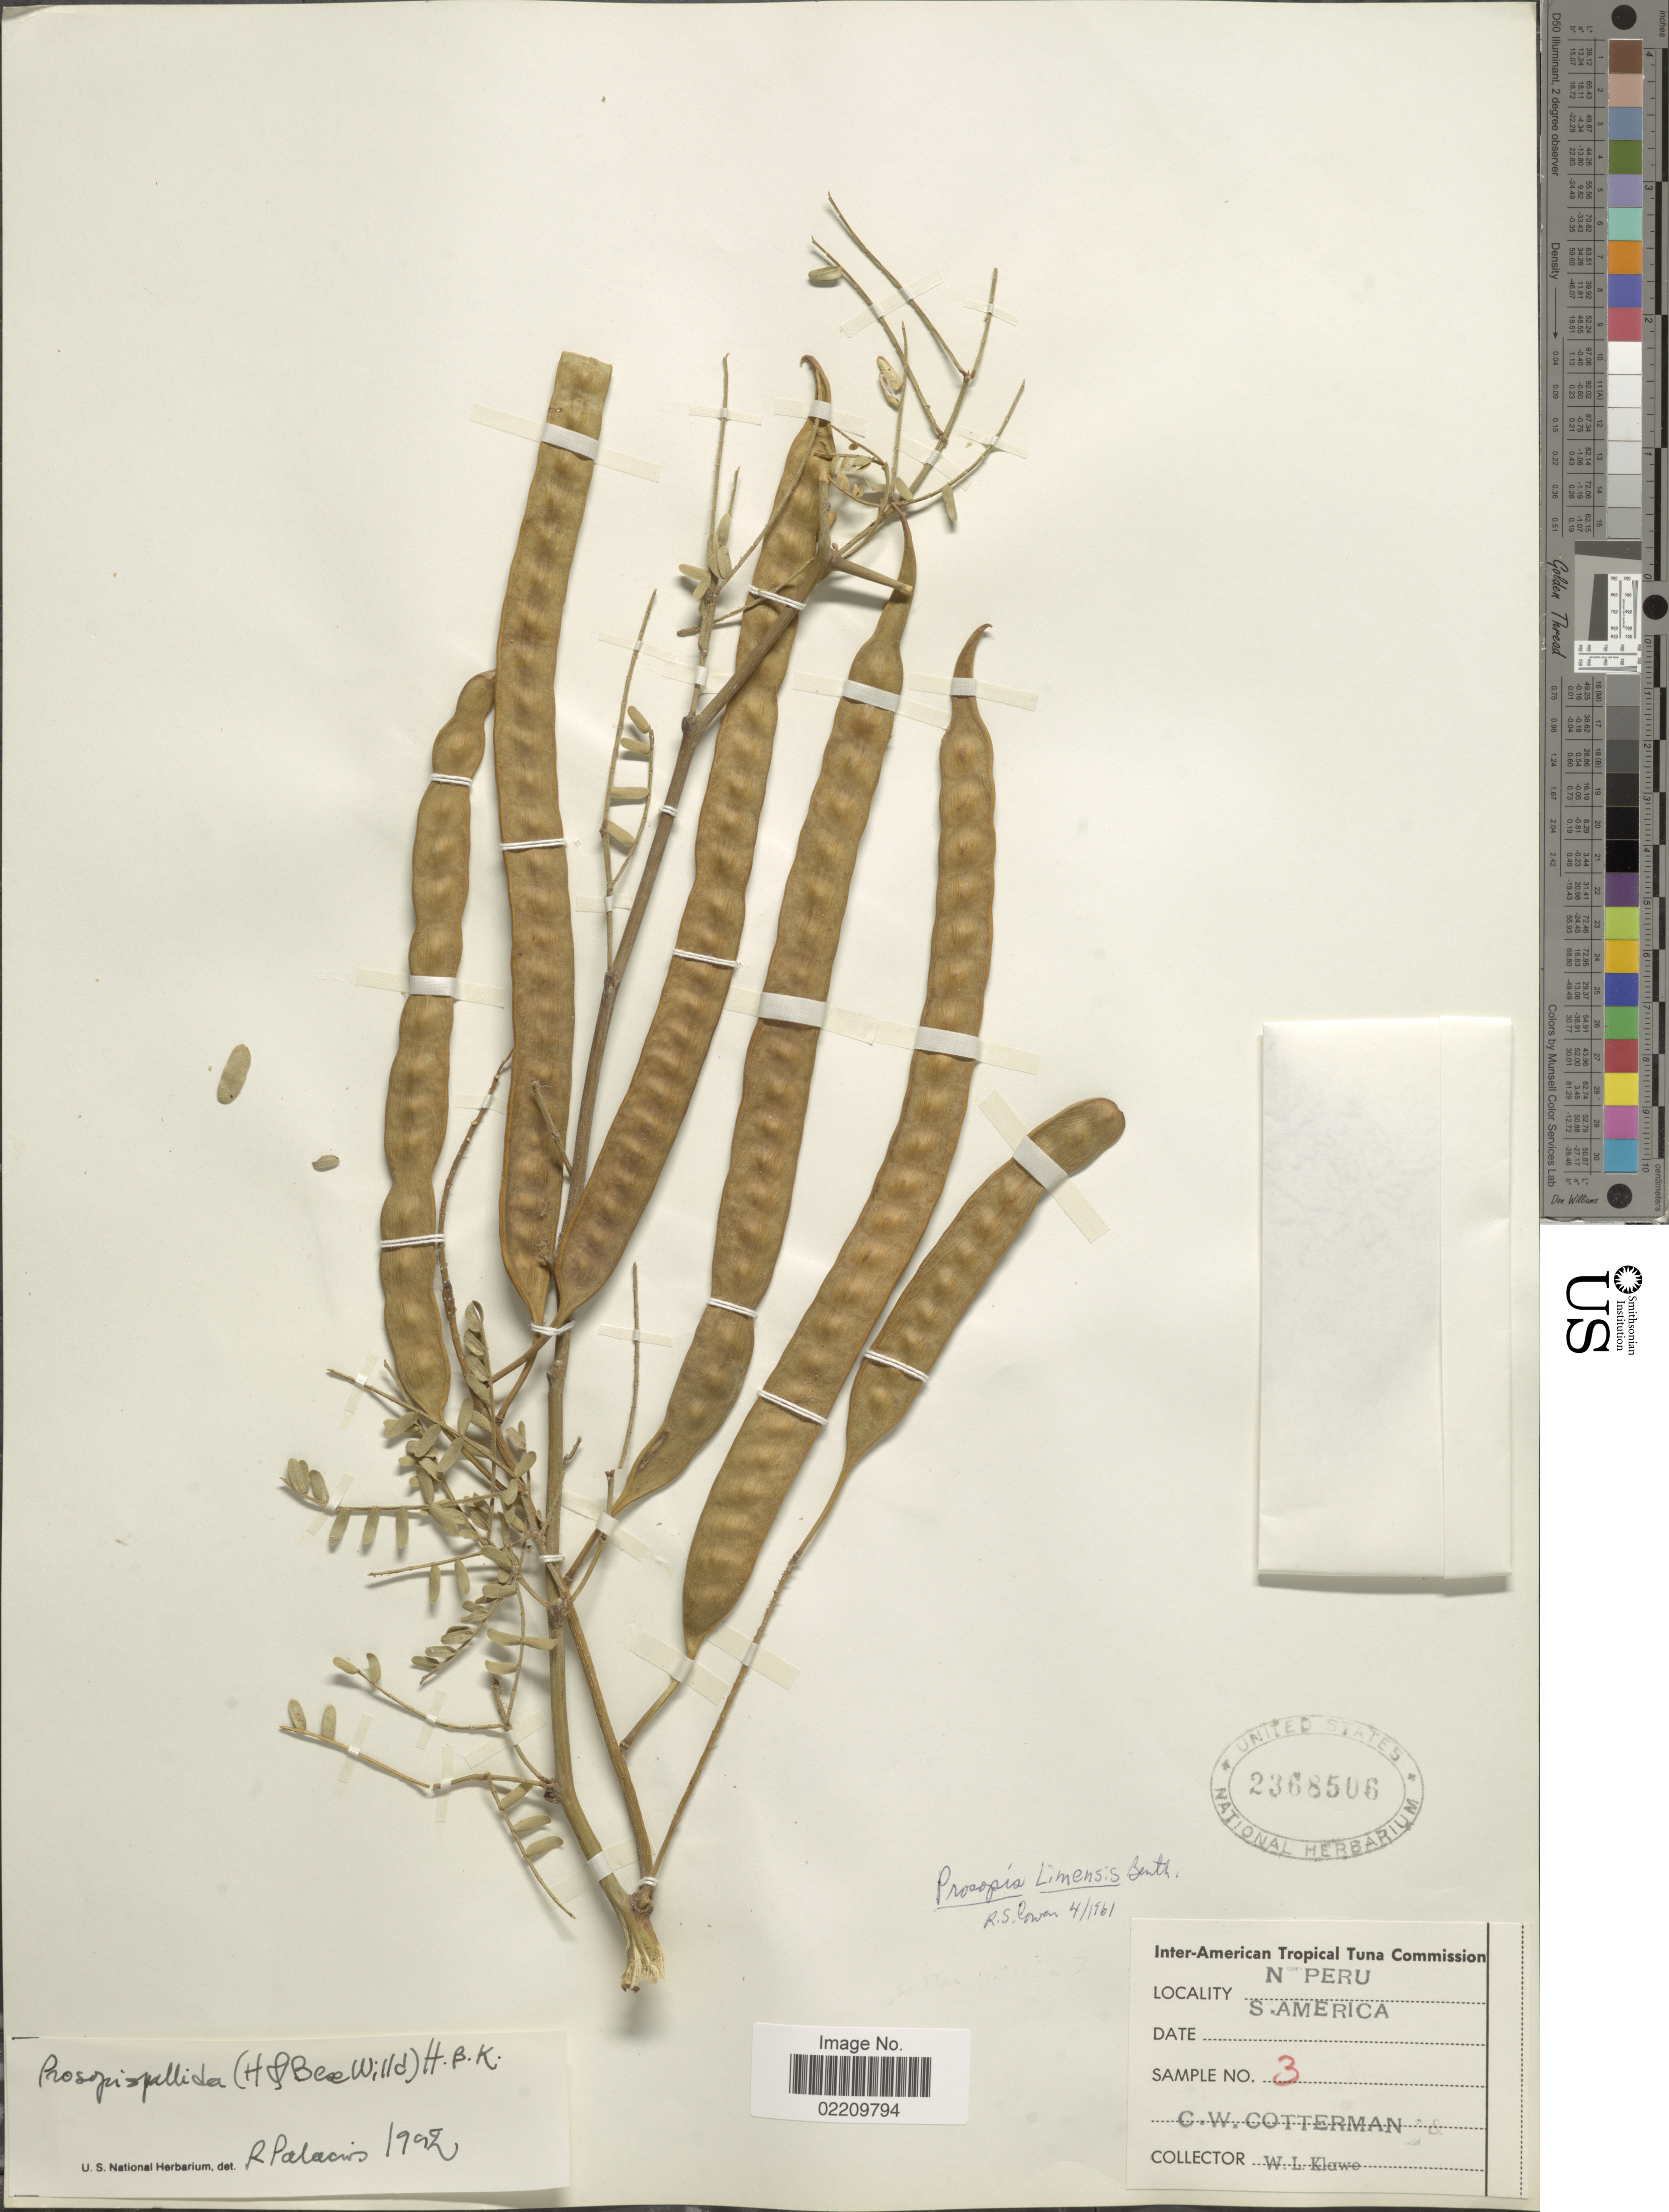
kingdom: Plantae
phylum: Tracheophyta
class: Magnoliopsida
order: Fabales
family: Fabaceae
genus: Neltuma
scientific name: Neltuma pallida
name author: (Humb. & Bonpl. ex Willd.) C. E. Hughes & G.P. Lewis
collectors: C. Cotterman & W. Klawe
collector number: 3 ?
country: Peru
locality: N Peru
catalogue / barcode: US 2368506